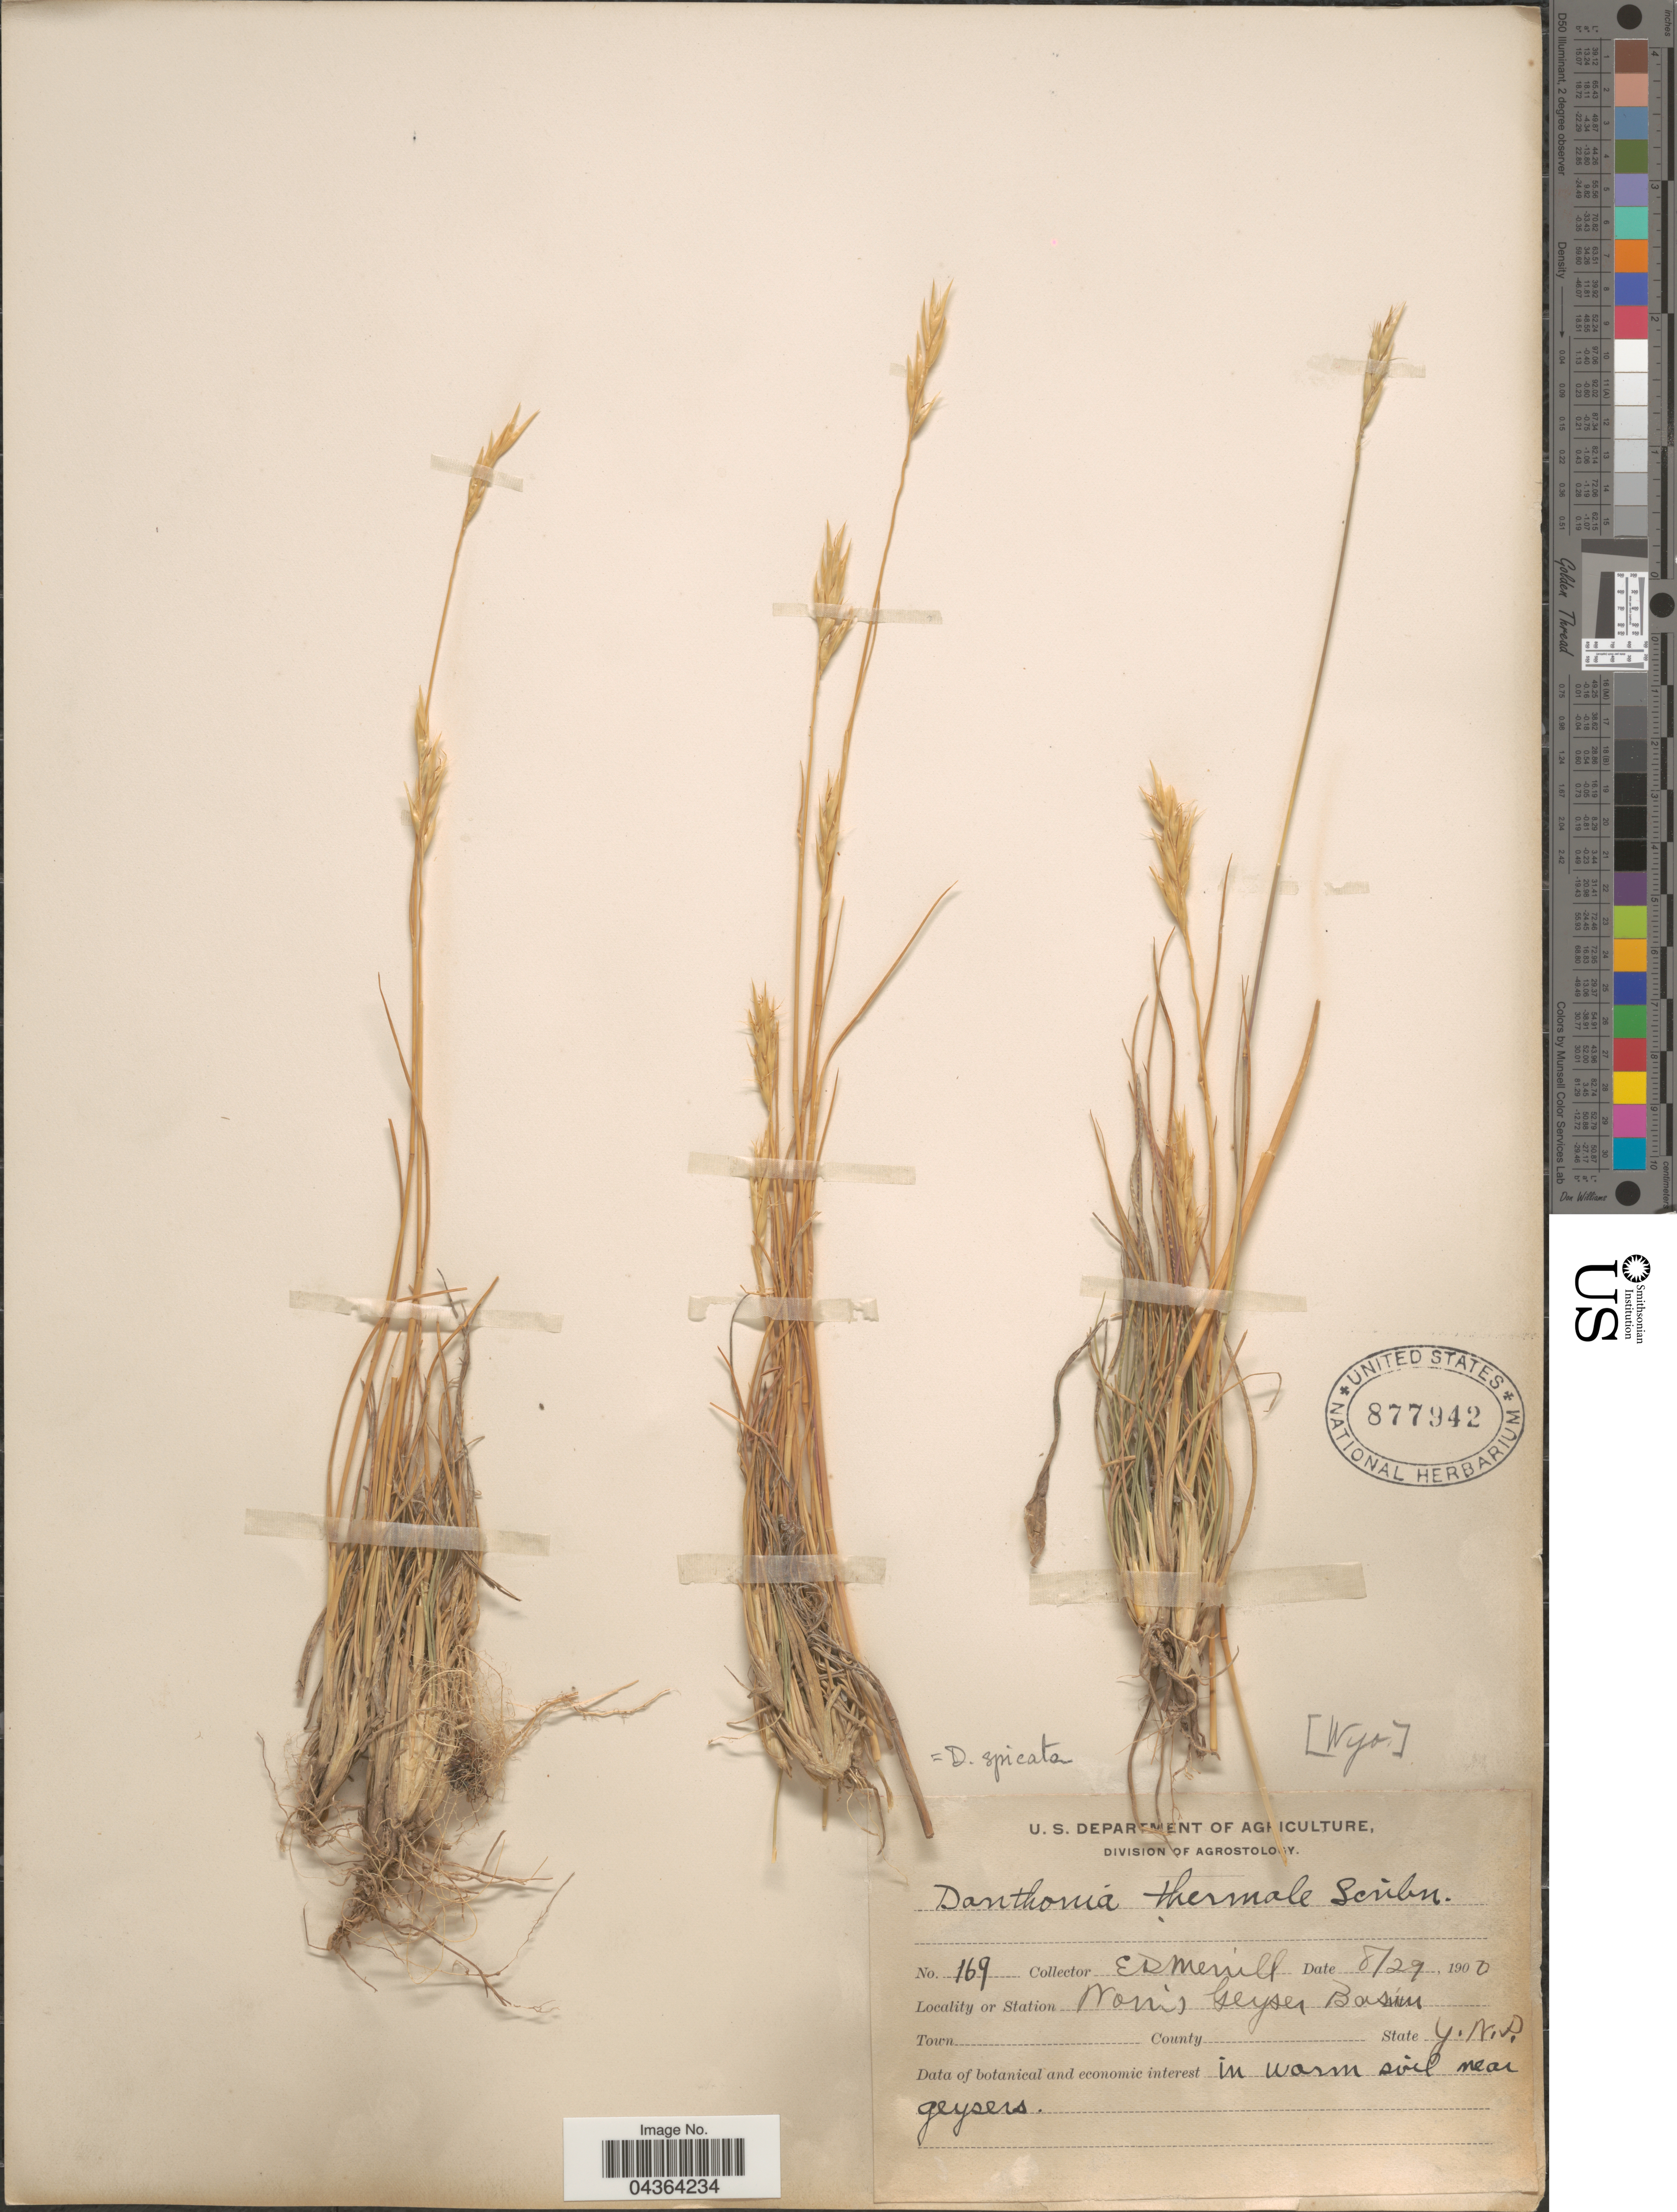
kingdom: Plantae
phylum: Tracheophyta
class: Liliopsida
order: Poales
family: Poaceae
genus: Danthonia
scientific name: Danthonia spicata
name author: (L.) P. Beauv. ex Roem. & Schult.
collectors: E. D. Merrill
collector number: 169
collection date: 1900-08-29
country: United States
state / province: Wyoming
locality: Station Norris, Geyser Basin. State Y.N.P.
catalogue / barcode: US 877942